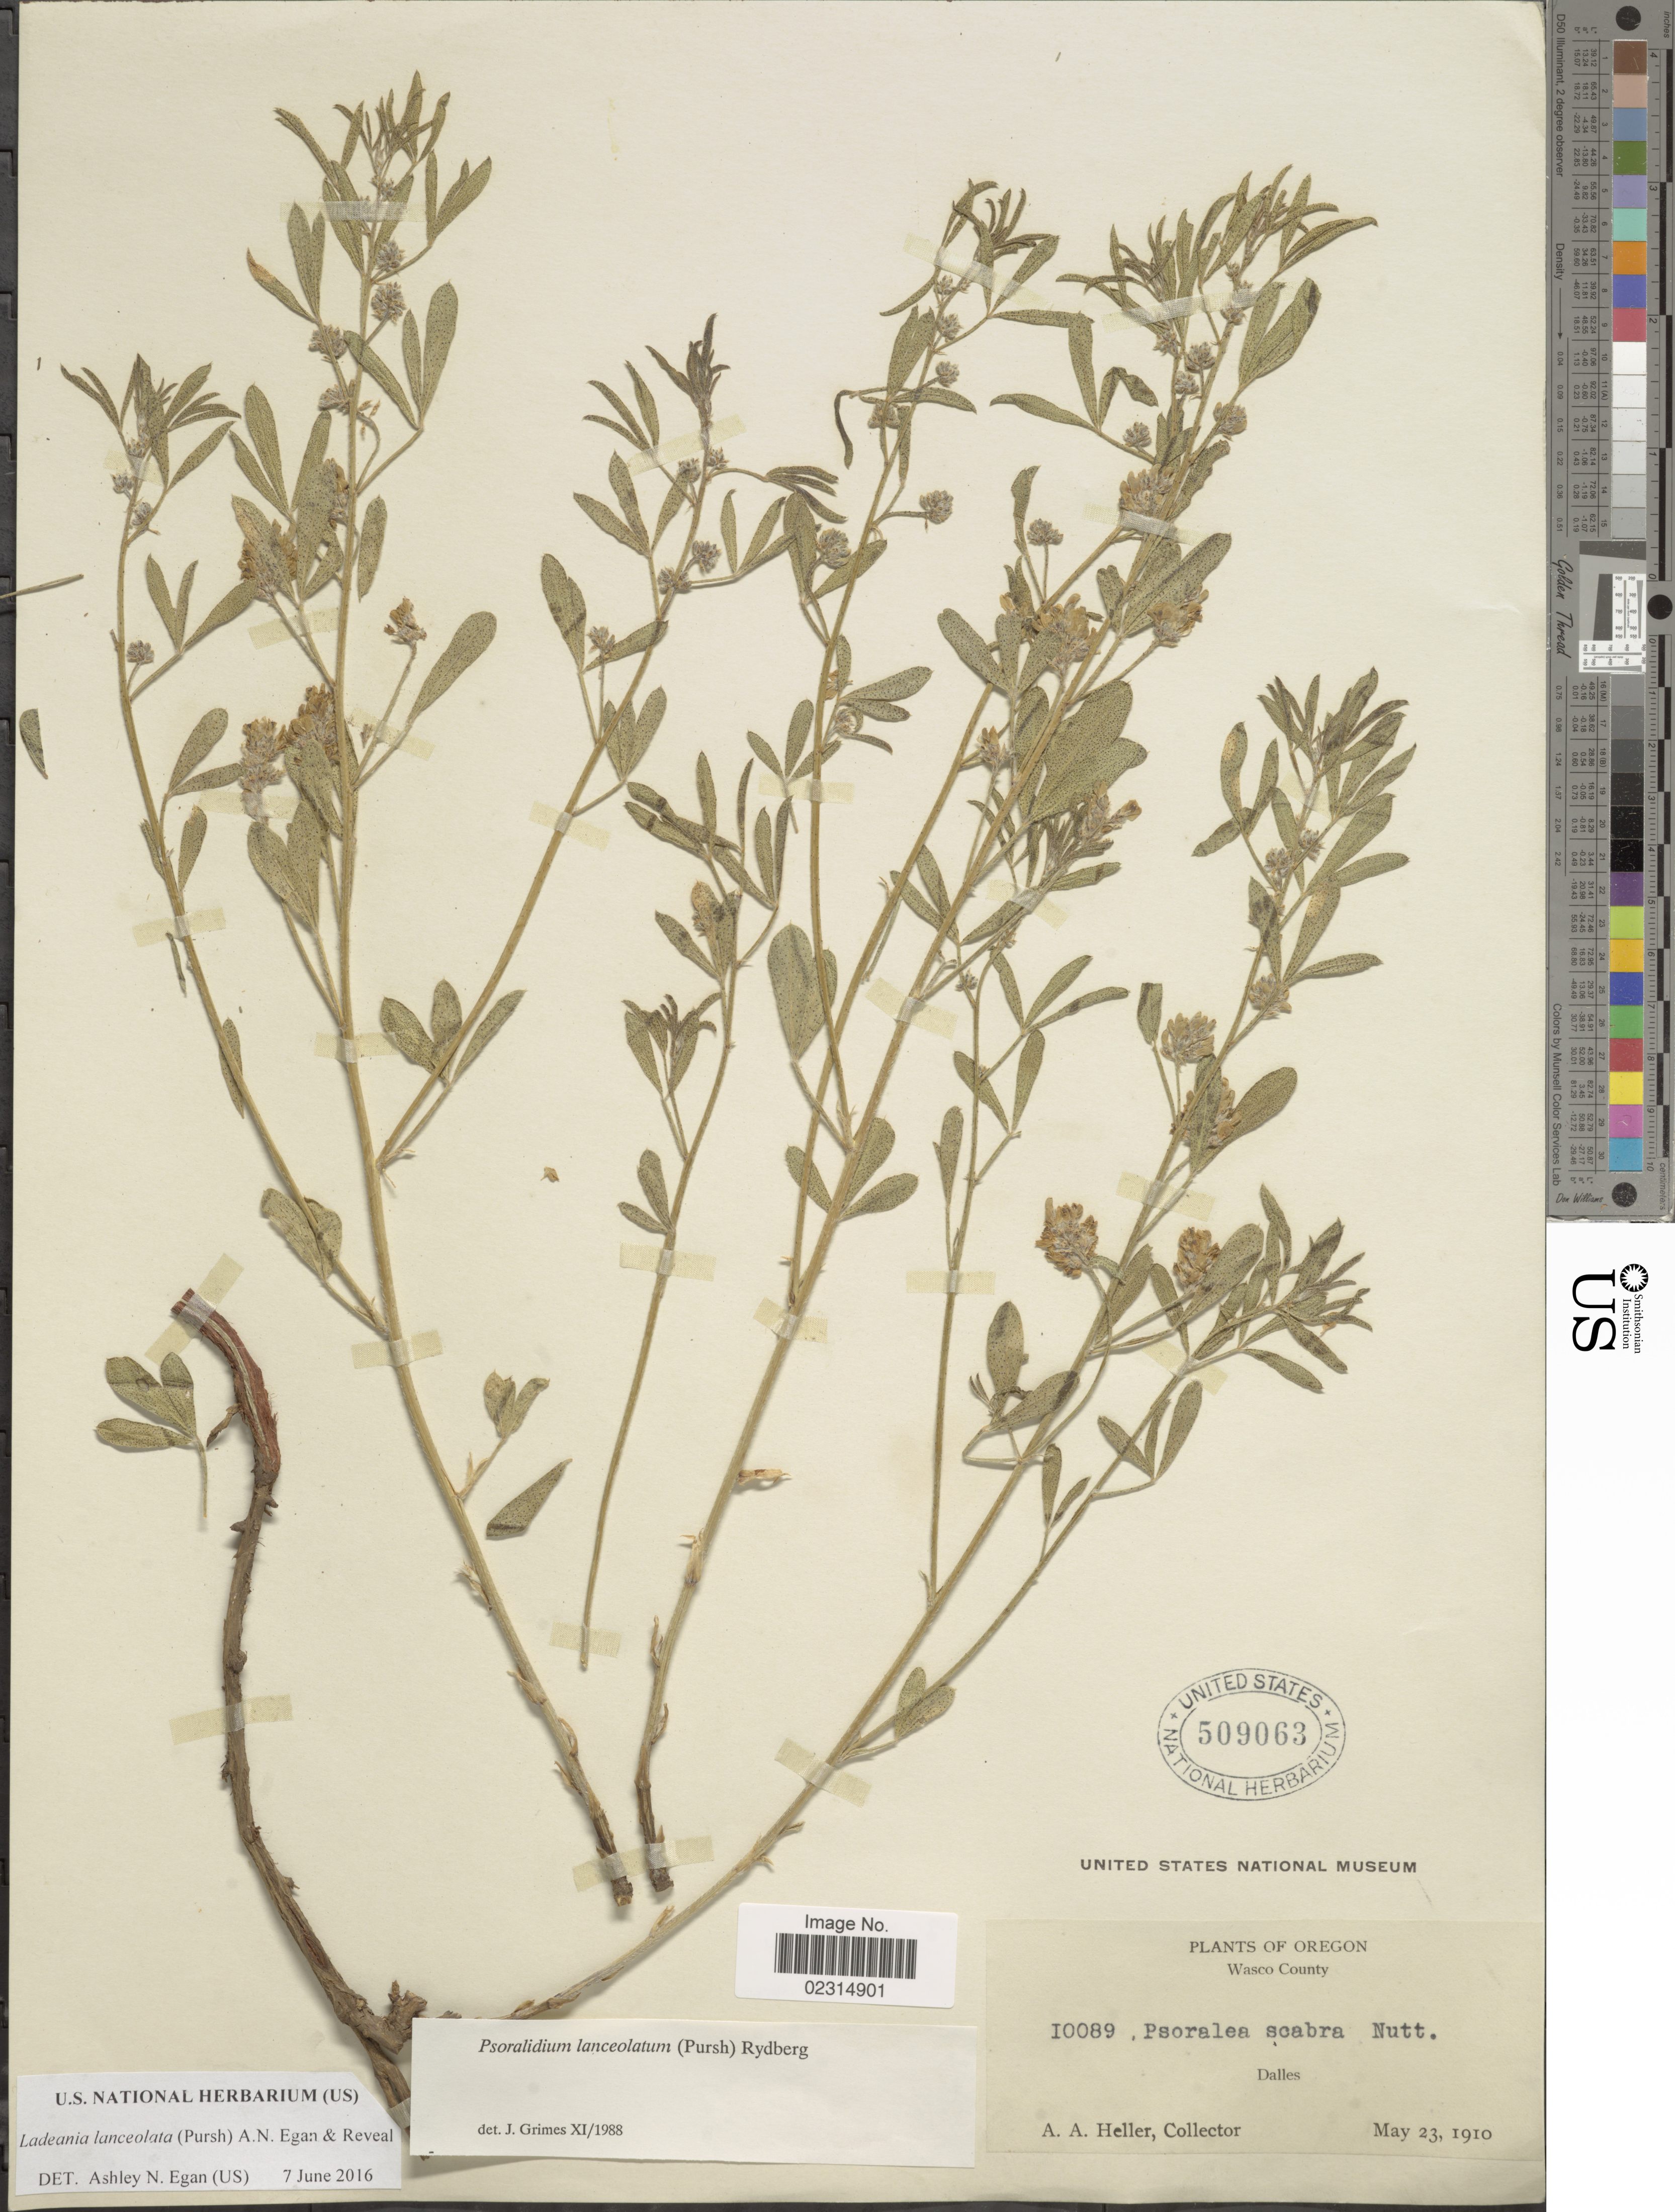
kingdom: Plantae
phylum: Tracheophyta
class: Magnoliopsida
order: Fabales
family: Fabaceae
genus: Ladeania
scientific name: Ladeania lanceolata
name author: (Pursh) A.N. Egan & Reveal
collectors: A. A. Heller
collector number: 10089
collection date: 1910-05-23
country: United States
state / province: Oregon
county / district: Wasco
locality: Wasco County, Dalles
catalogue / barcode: US 509063